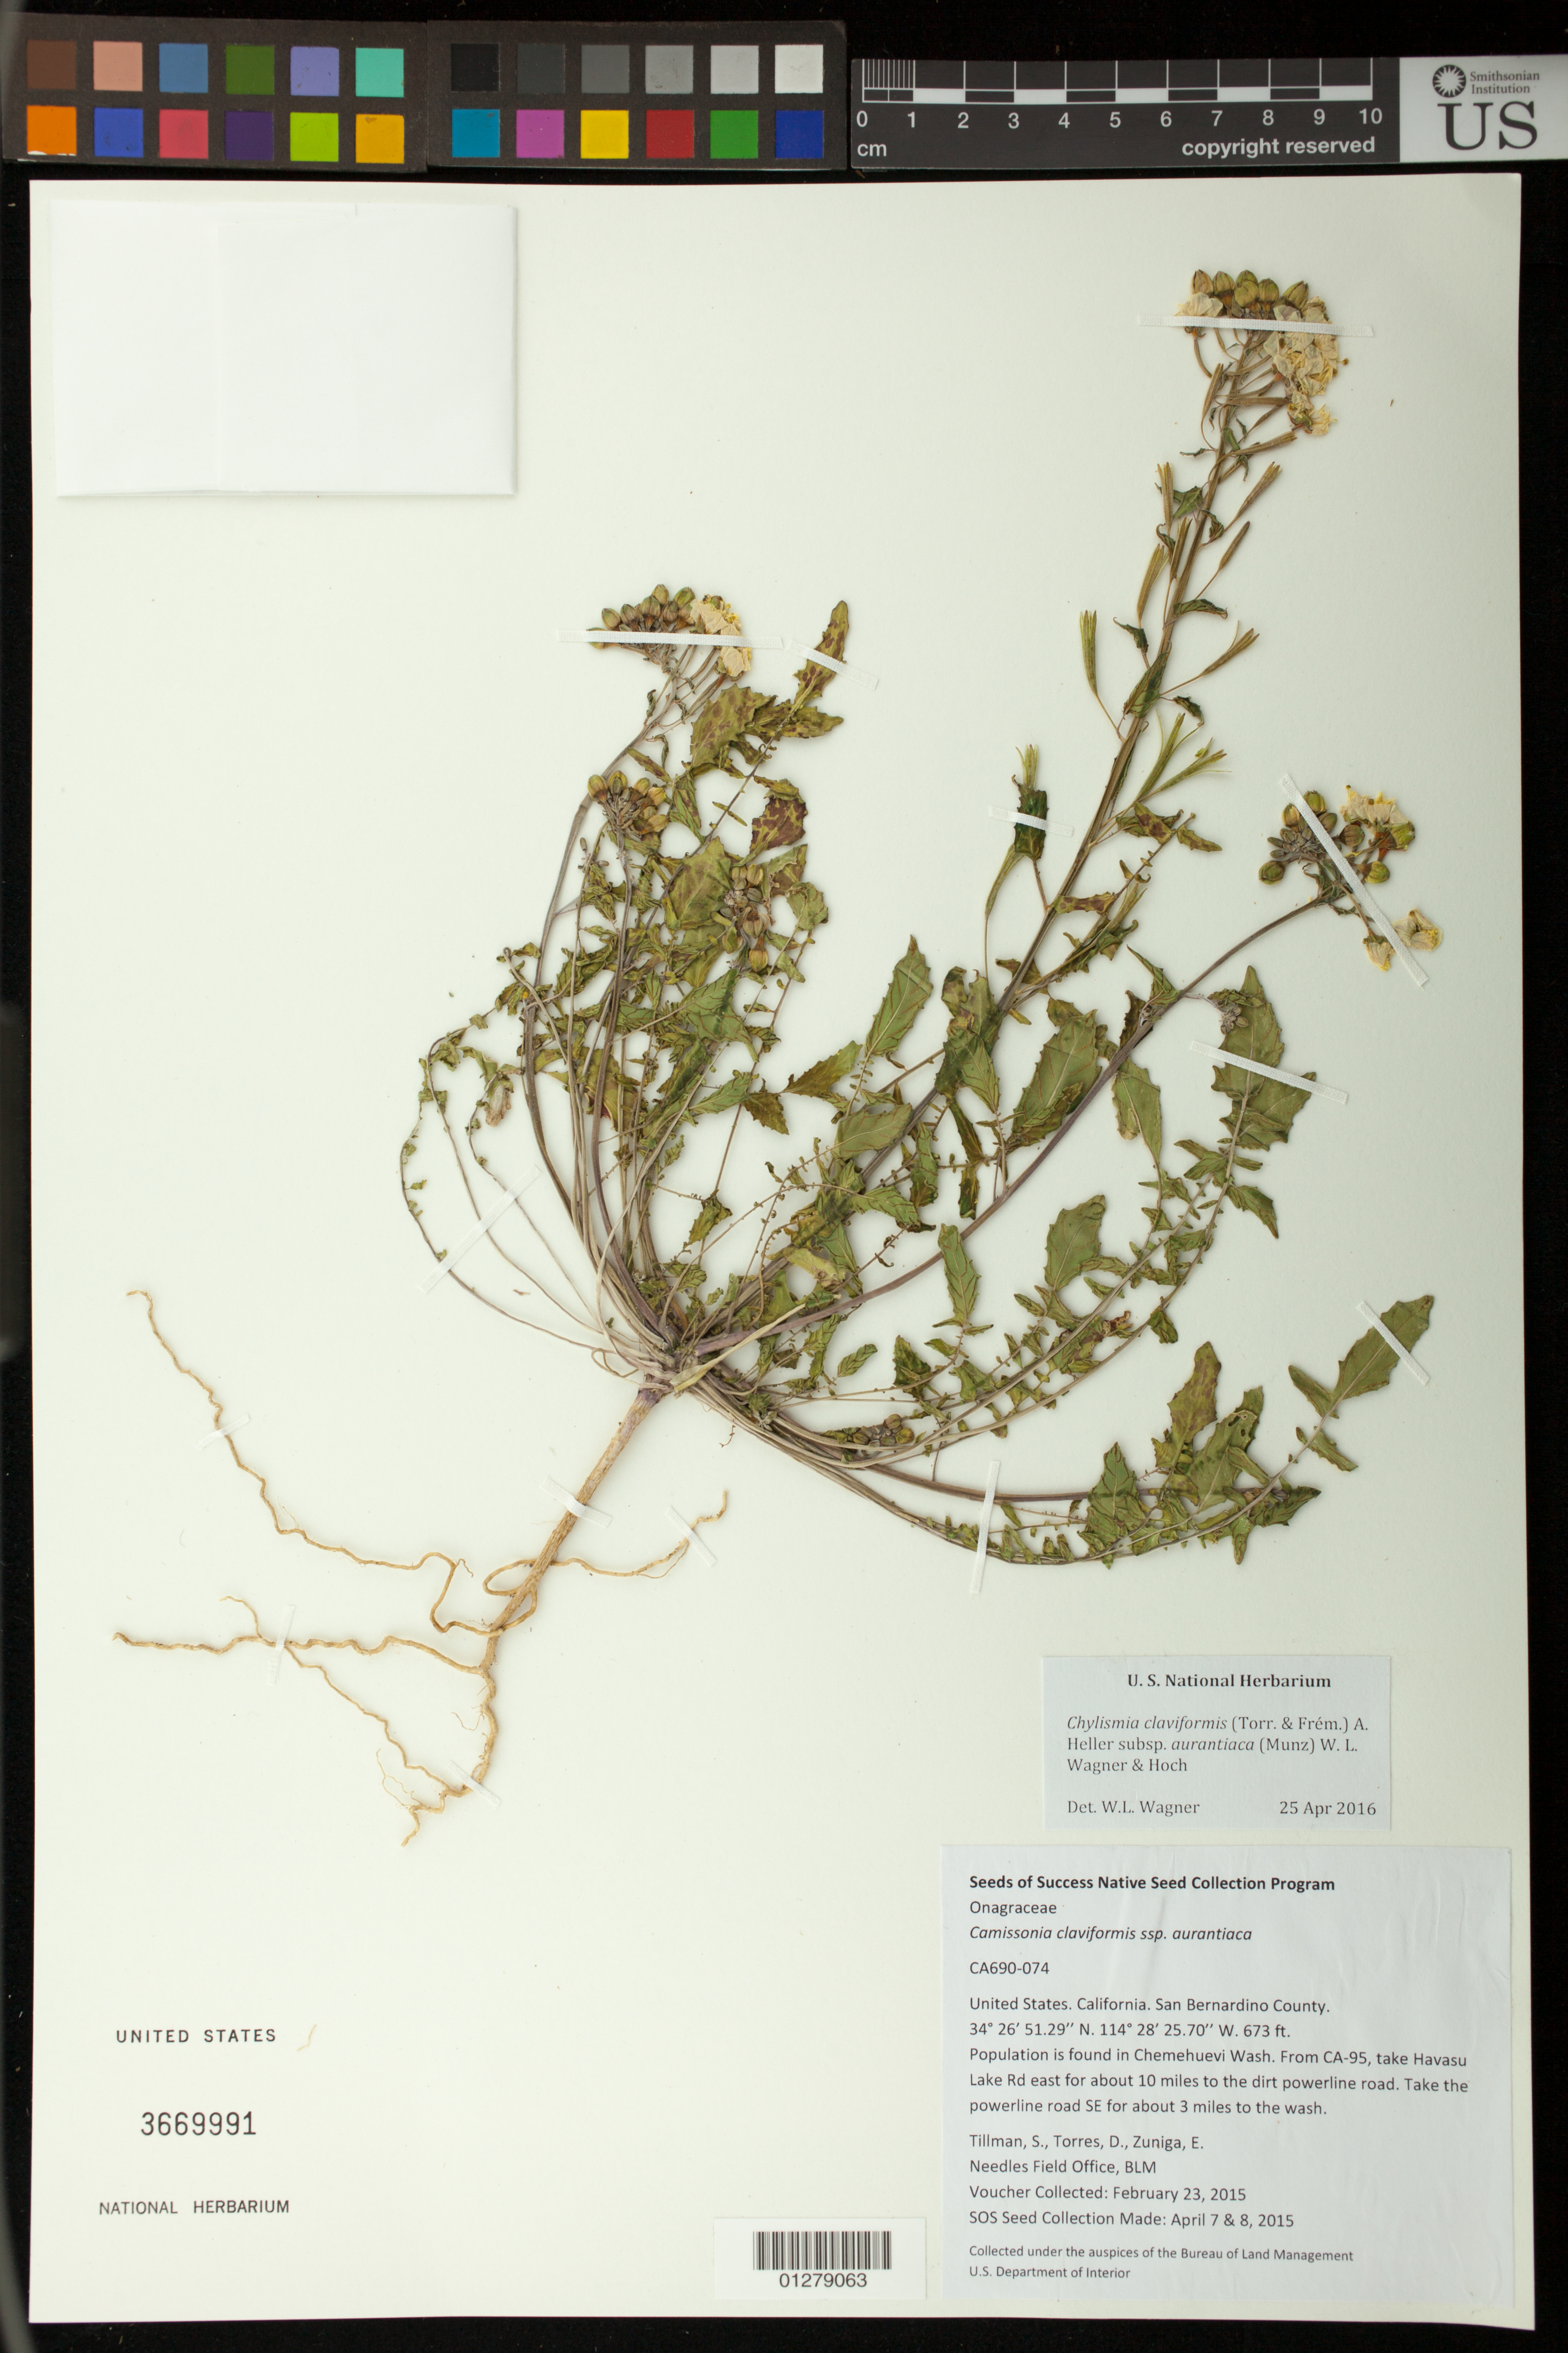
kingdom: Plantae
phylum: Tracheophyta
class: Magnoliopsida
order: Myrtales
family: Onagraceae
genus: Chylismia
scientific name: Chylismia claviformis subsp. aurantiaca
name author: (Munz) W.L. Wagner & Hoch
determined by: Wagner, W. L., (BOT), Smithsonian Institution - National Museum of Natural History (UNITED STATES)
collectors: S. Tillman, D. Torres & E. Zuñiga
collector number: CA690-074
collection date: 2015-02-23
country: United States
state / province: California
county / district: San Bernardino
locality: From CA-95, take Havasu Lake Rd east for ~10 miles to the dirt powerline road. Take the powerline road SE for ~3 miles to Chemehuevi Wash.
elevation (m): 205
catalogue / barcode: US 3669991